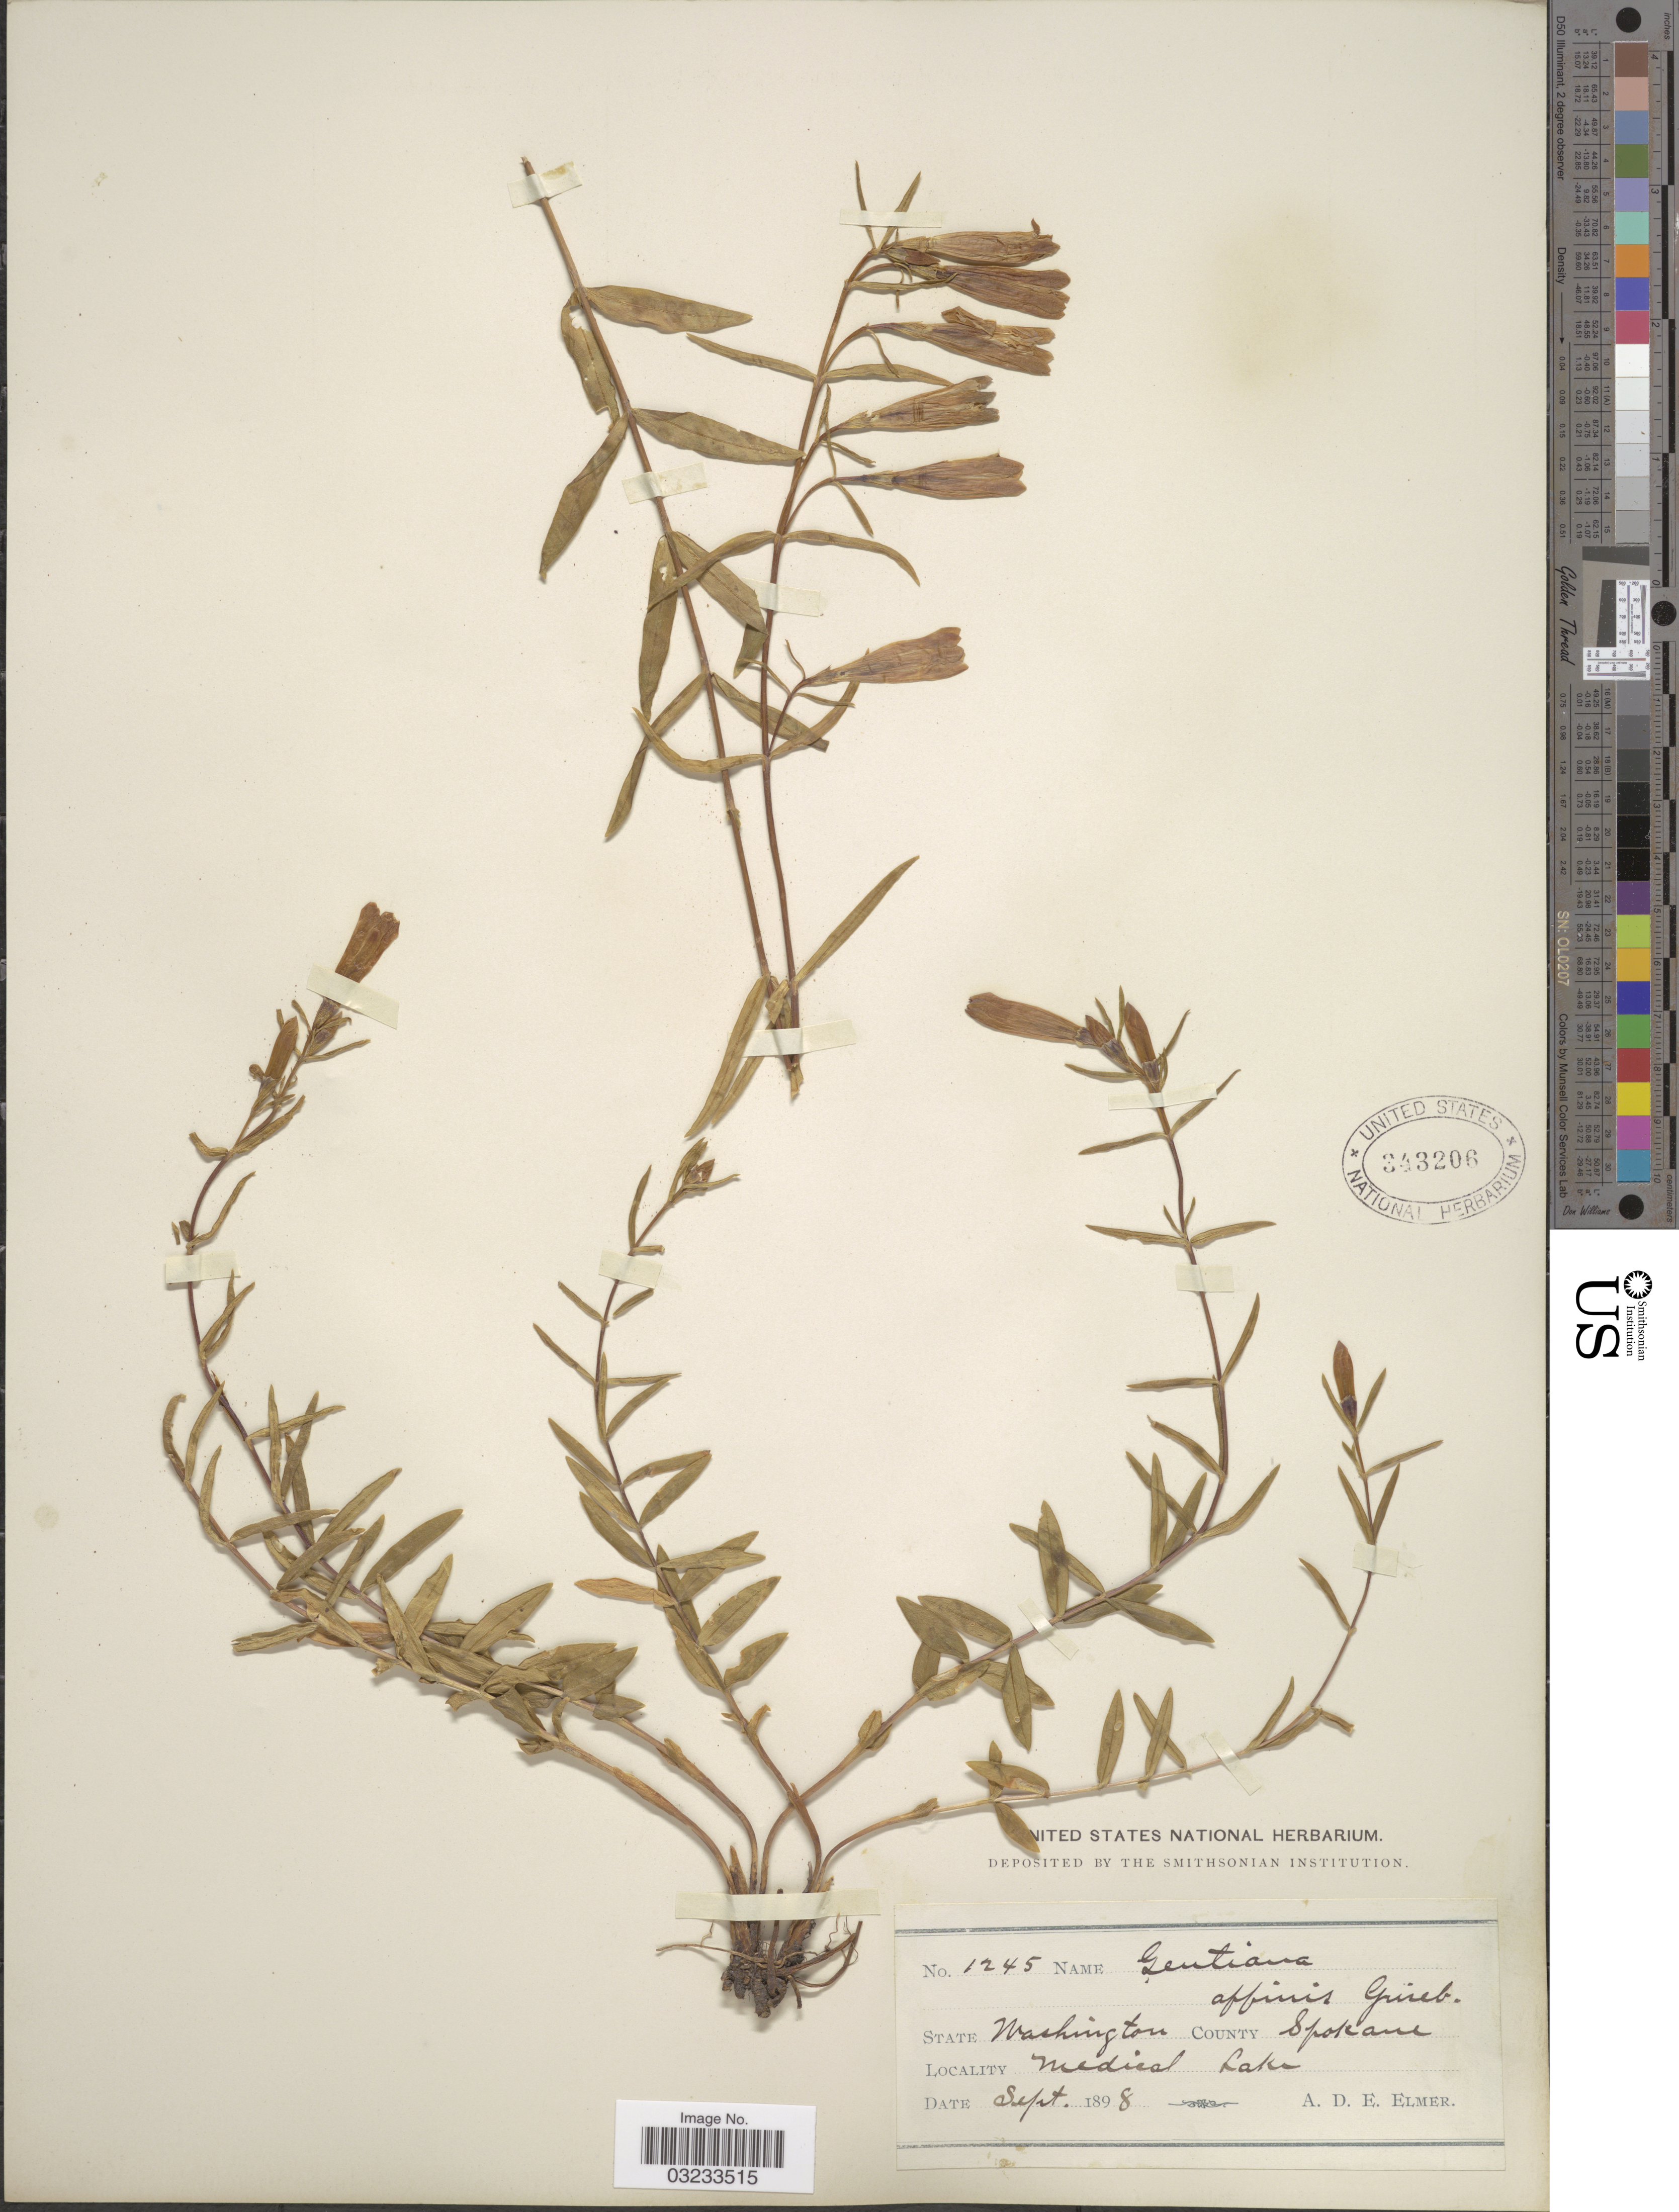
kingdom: Plantae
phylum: Tracheophyta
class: Magnoliopsida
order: Gentianales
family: Gentianaceae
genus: Gentiana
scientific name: Gentiana affinis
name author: Griseb.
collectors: A. D. E. Elmer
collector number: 1245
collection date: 1898-09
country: United States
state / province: Washington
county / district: Spokane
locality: County Spokane, Medical Lake.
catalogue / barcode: US 343206